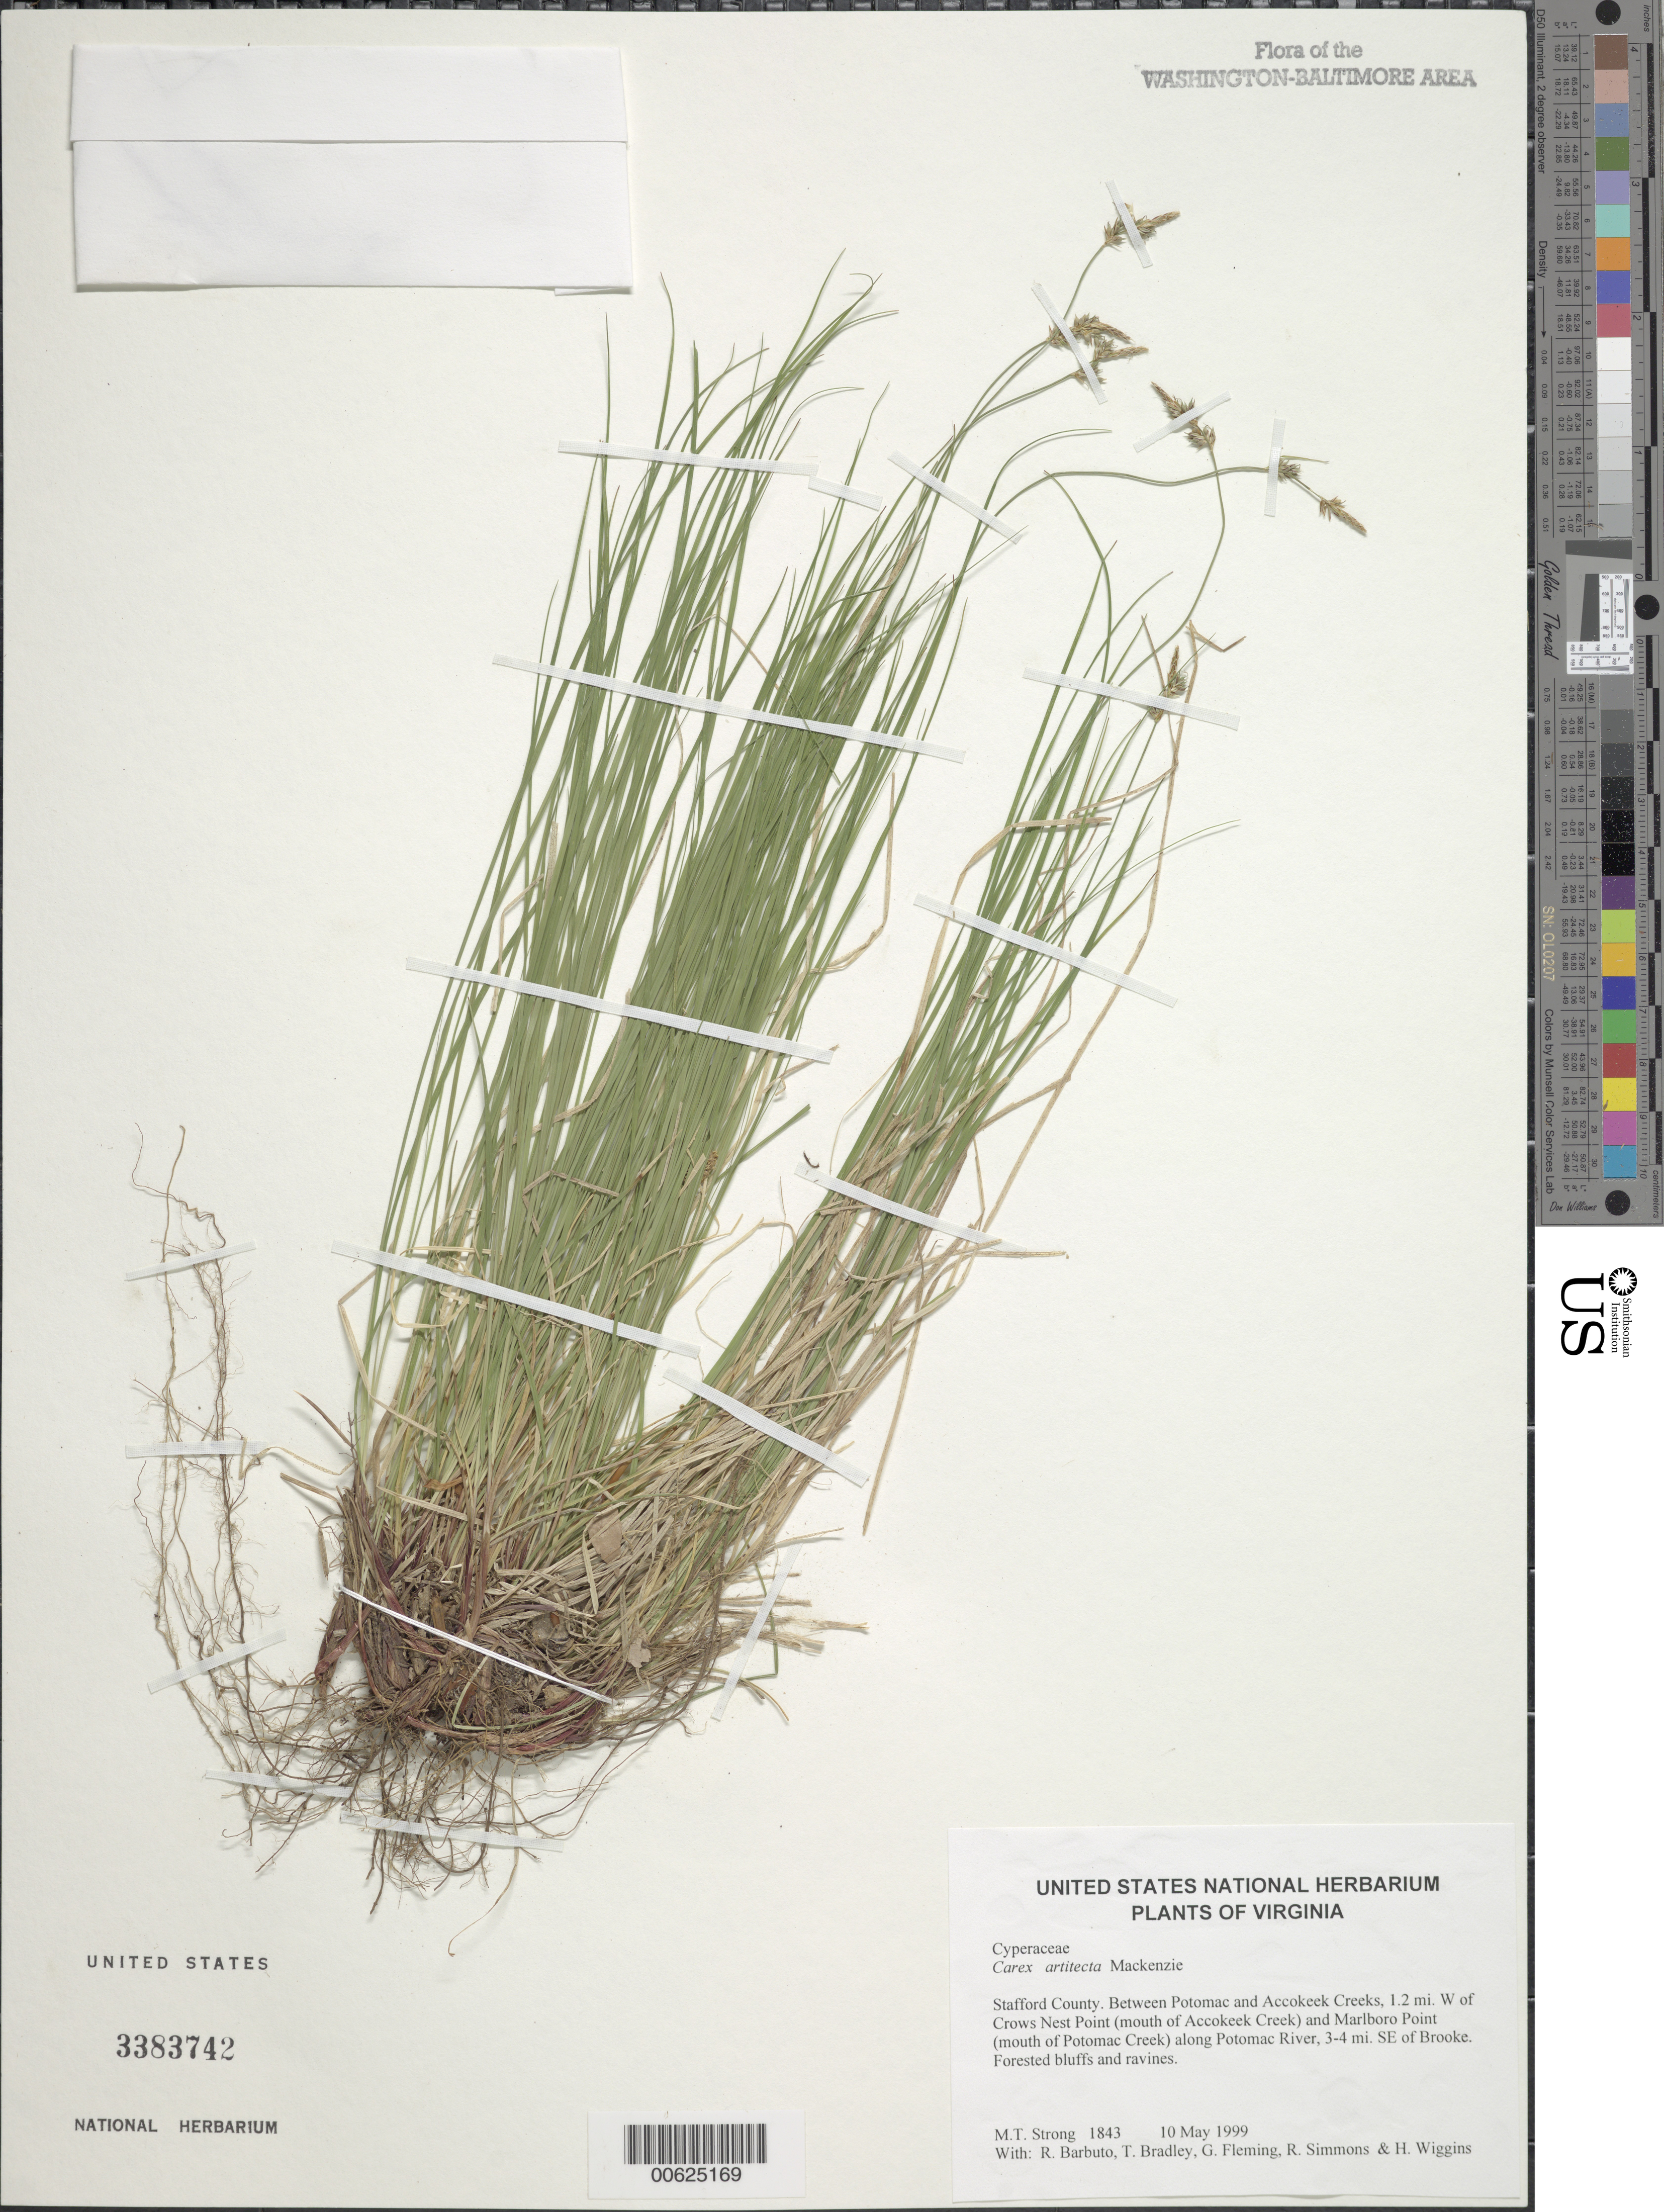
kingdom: Plantae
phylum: Tracheophyta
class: Liliopsida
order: Poales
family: Cyperaceae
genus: Carex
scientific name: Carex albicans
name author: Willd. ex Spreng.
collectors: M. T. Strong, R. Barbuto, T. Bradley, G. Fleming, R. Simmons & H. Wiggins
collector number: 1843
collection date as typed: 10 May 1999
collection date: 1999-05-10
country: United States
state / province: Virginia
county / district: Stafford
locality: Between Potomac and Accokeek Creeks, 1.2 mi. W of Crows Nest Point (mouth of Accokeek Creek) and Marlboro Point (mouth of Potomac Creek) along Potomac River, 3-4 mi. SE of Brooke.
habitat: Forested bluffs and ravines.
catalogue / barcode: US 3383742